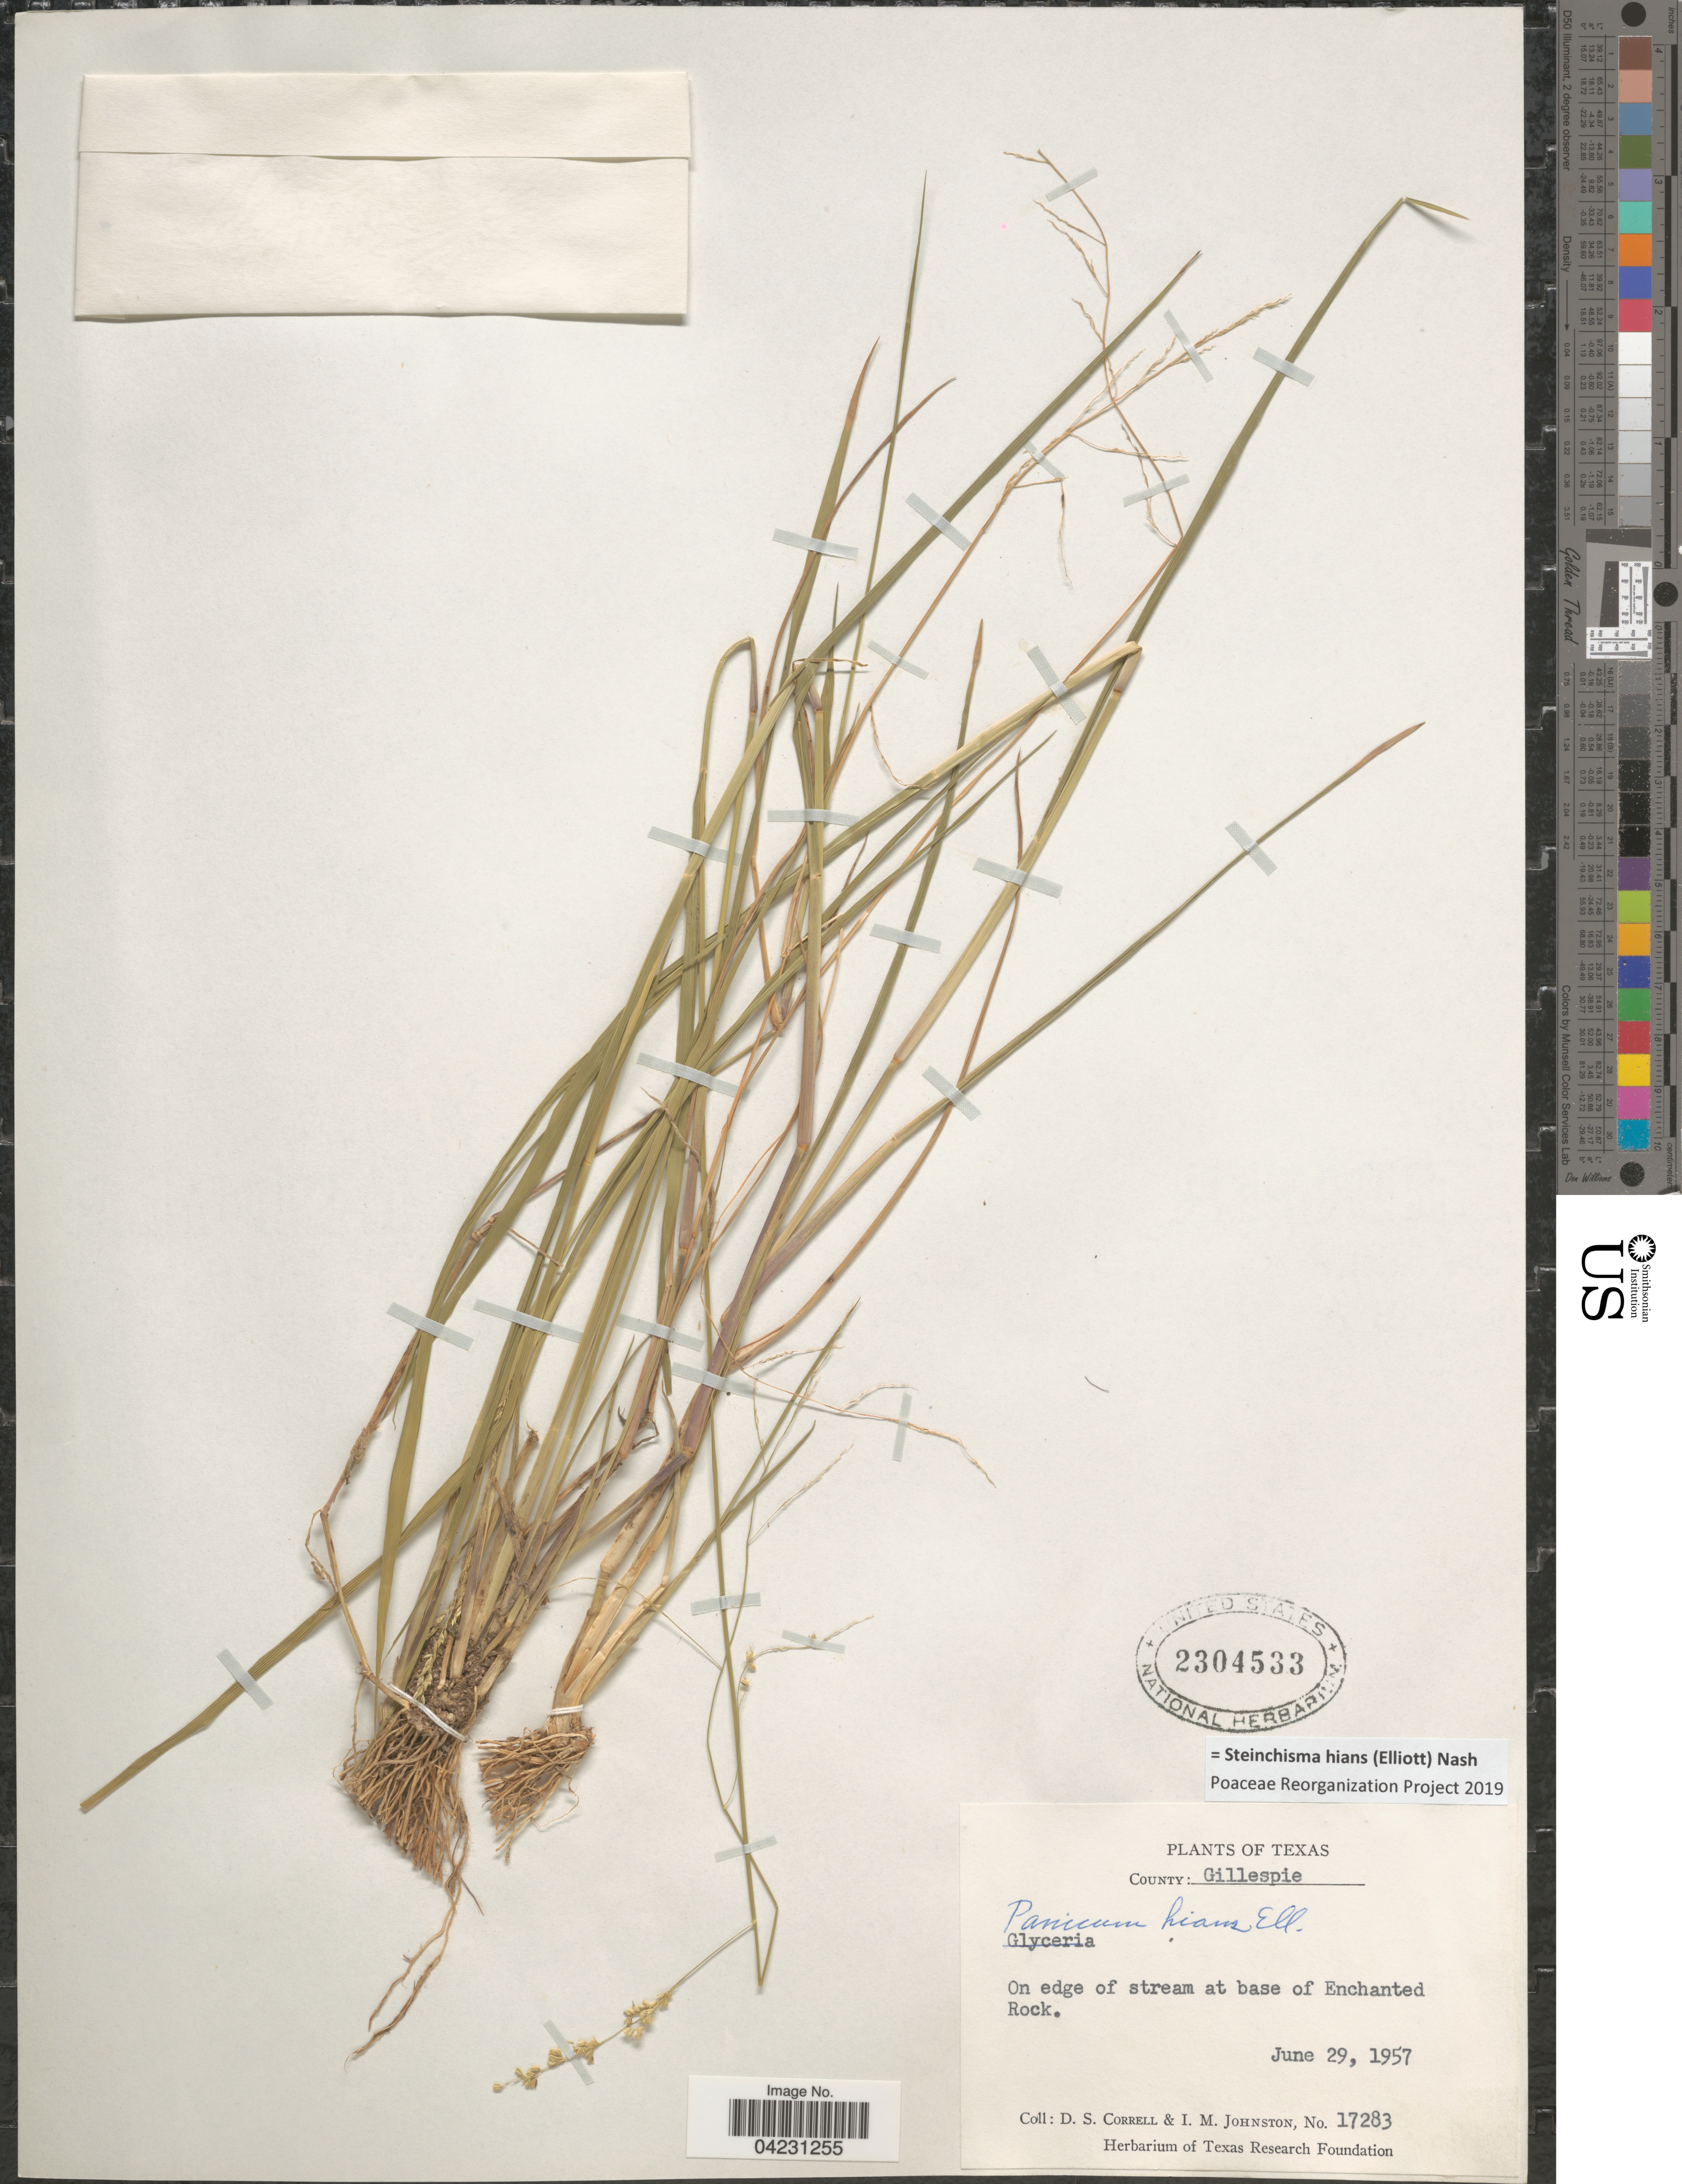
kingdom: Plantae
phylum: Tracheophyta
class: Liliopsida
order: Poales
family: Poaceae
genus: Steinchisma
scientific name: Steinchisma hians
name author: (Elliott) Nash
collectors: D. S. Correll & I.M. Johnston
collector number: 17283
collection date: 1957-06-29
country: United States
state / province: Texas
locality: County: Gillespie. On edge of stream at base of Enchanted Rock.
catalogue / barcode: US 2304533